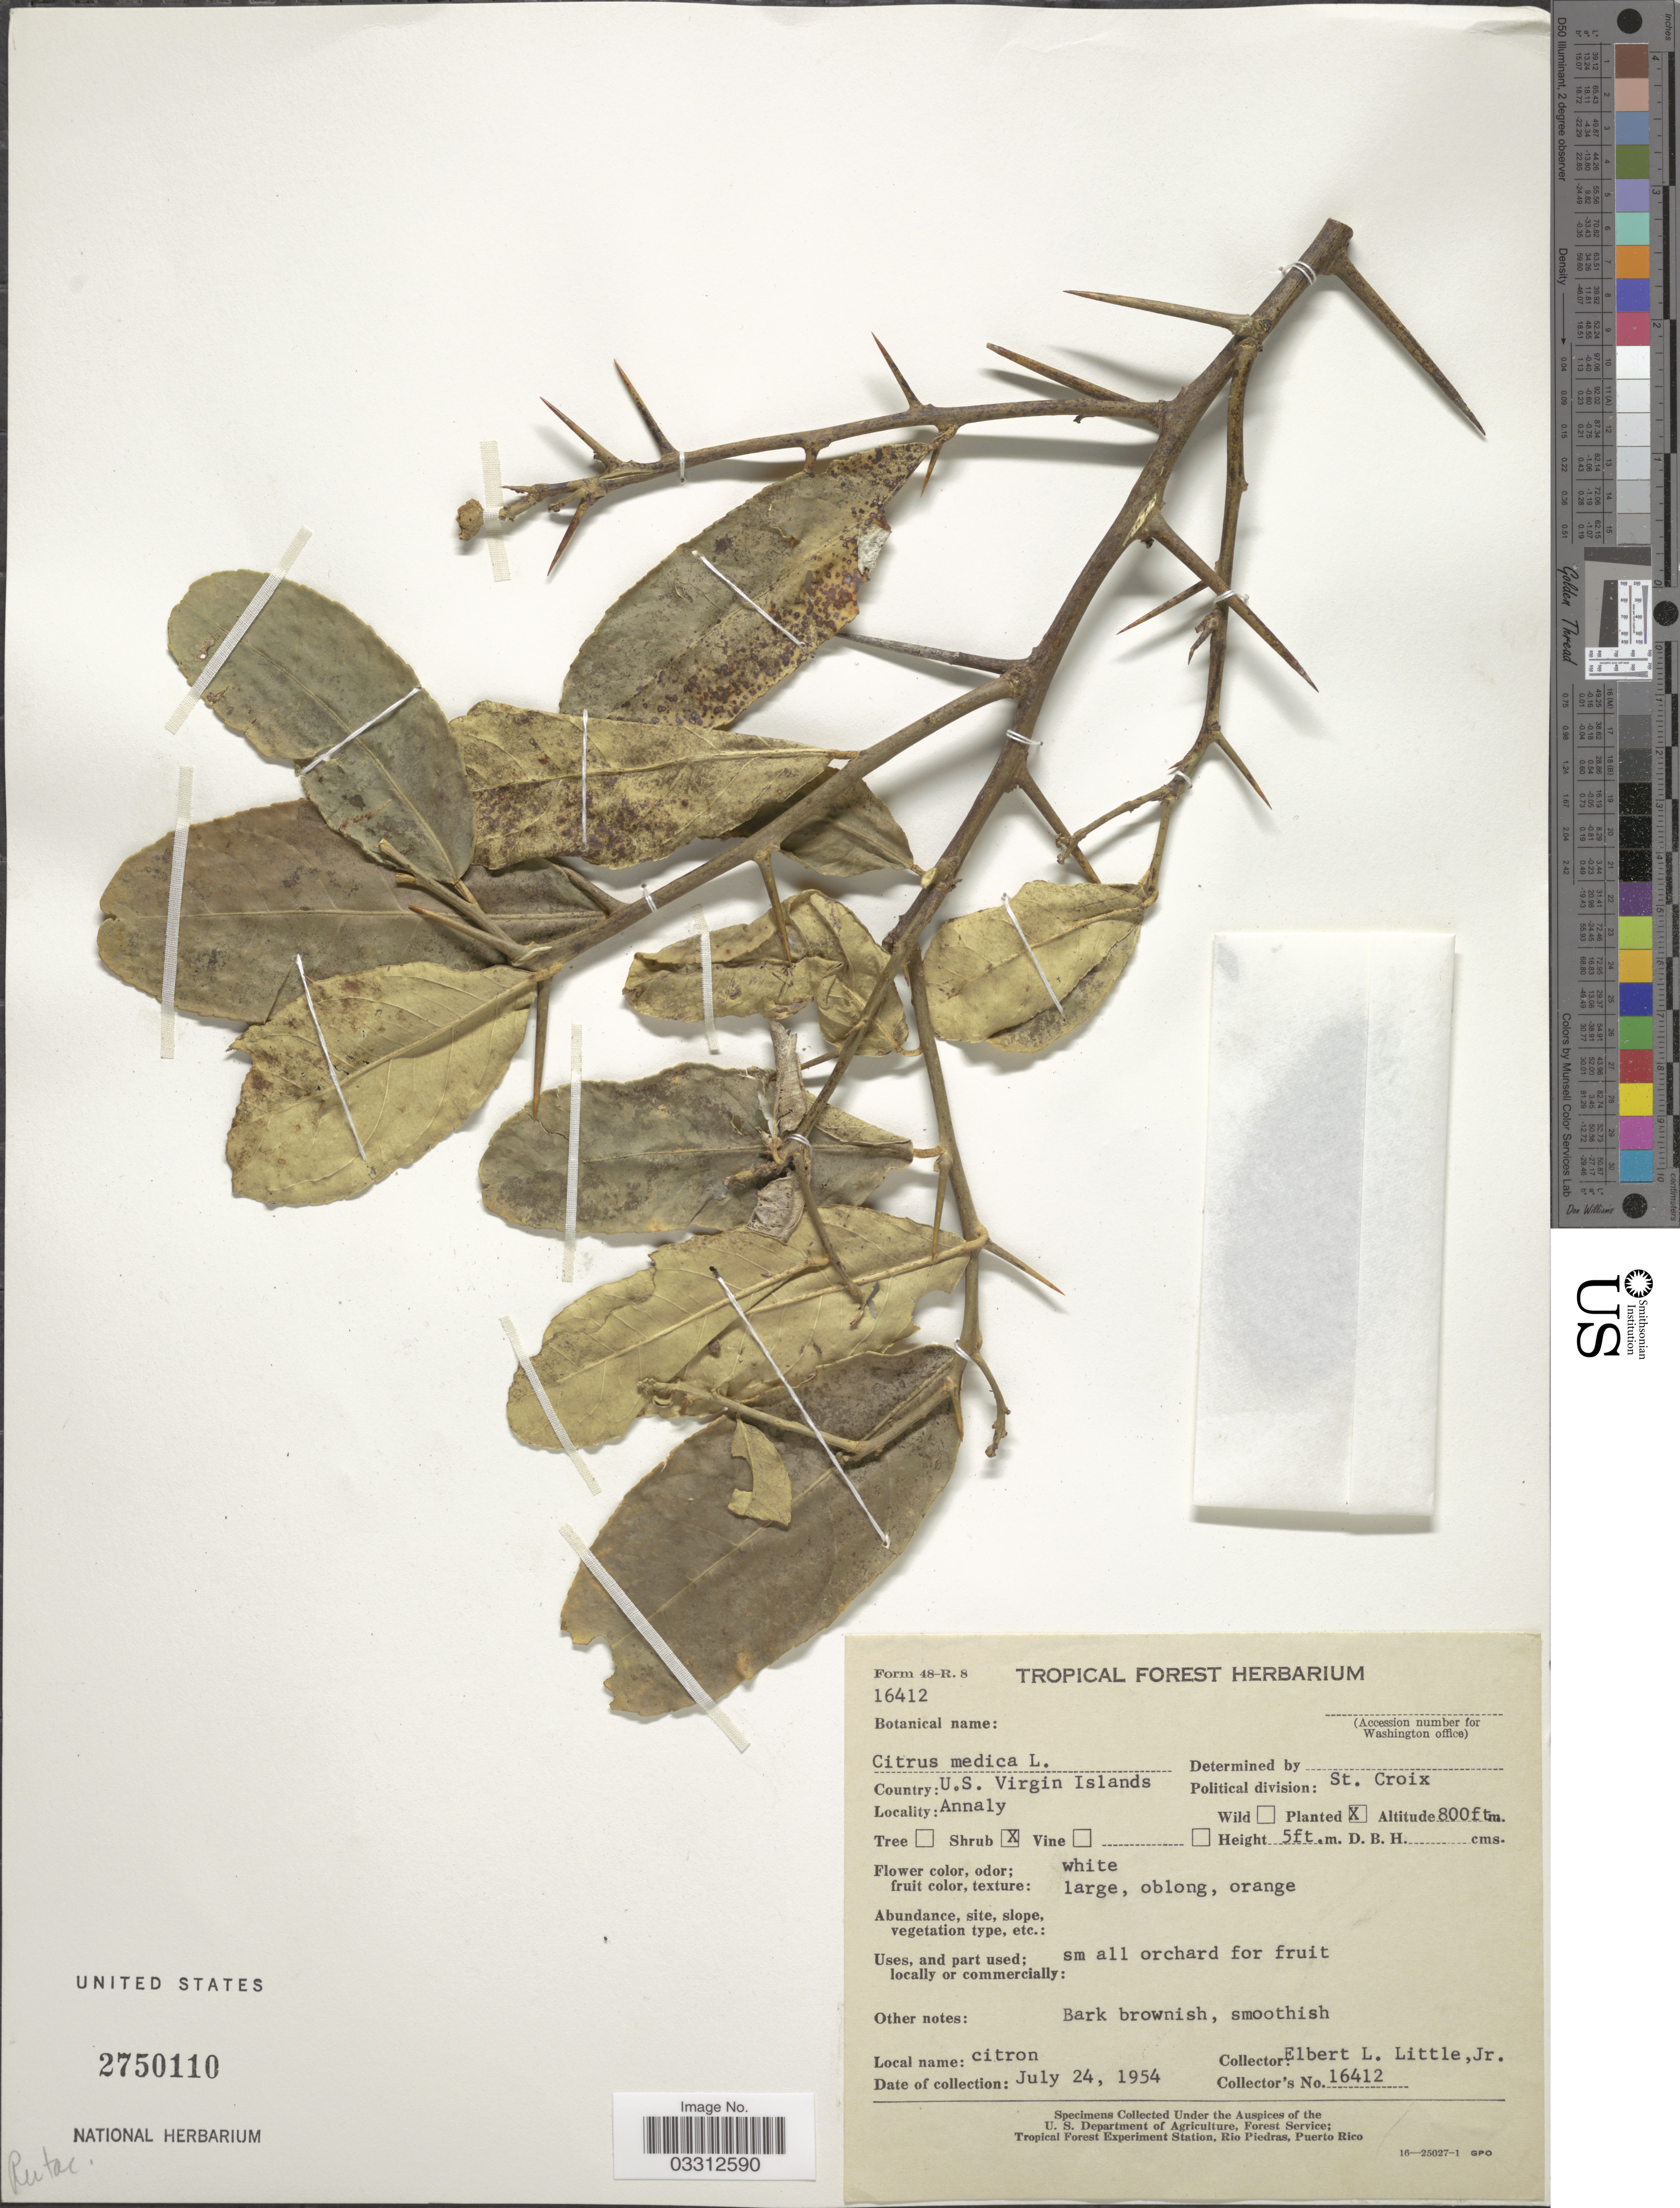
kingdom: Plantae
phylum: Tracheophyta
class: Magnoliopsida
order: Sapindales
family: Rutaceae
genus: Citrus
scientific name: Citrus medica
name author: L.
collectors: E. L. Little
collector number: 16412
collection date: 1954-07-24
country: U.S. Virgin Islands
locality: Political division: St. Croix.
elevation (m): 244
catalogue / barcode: US 2750110